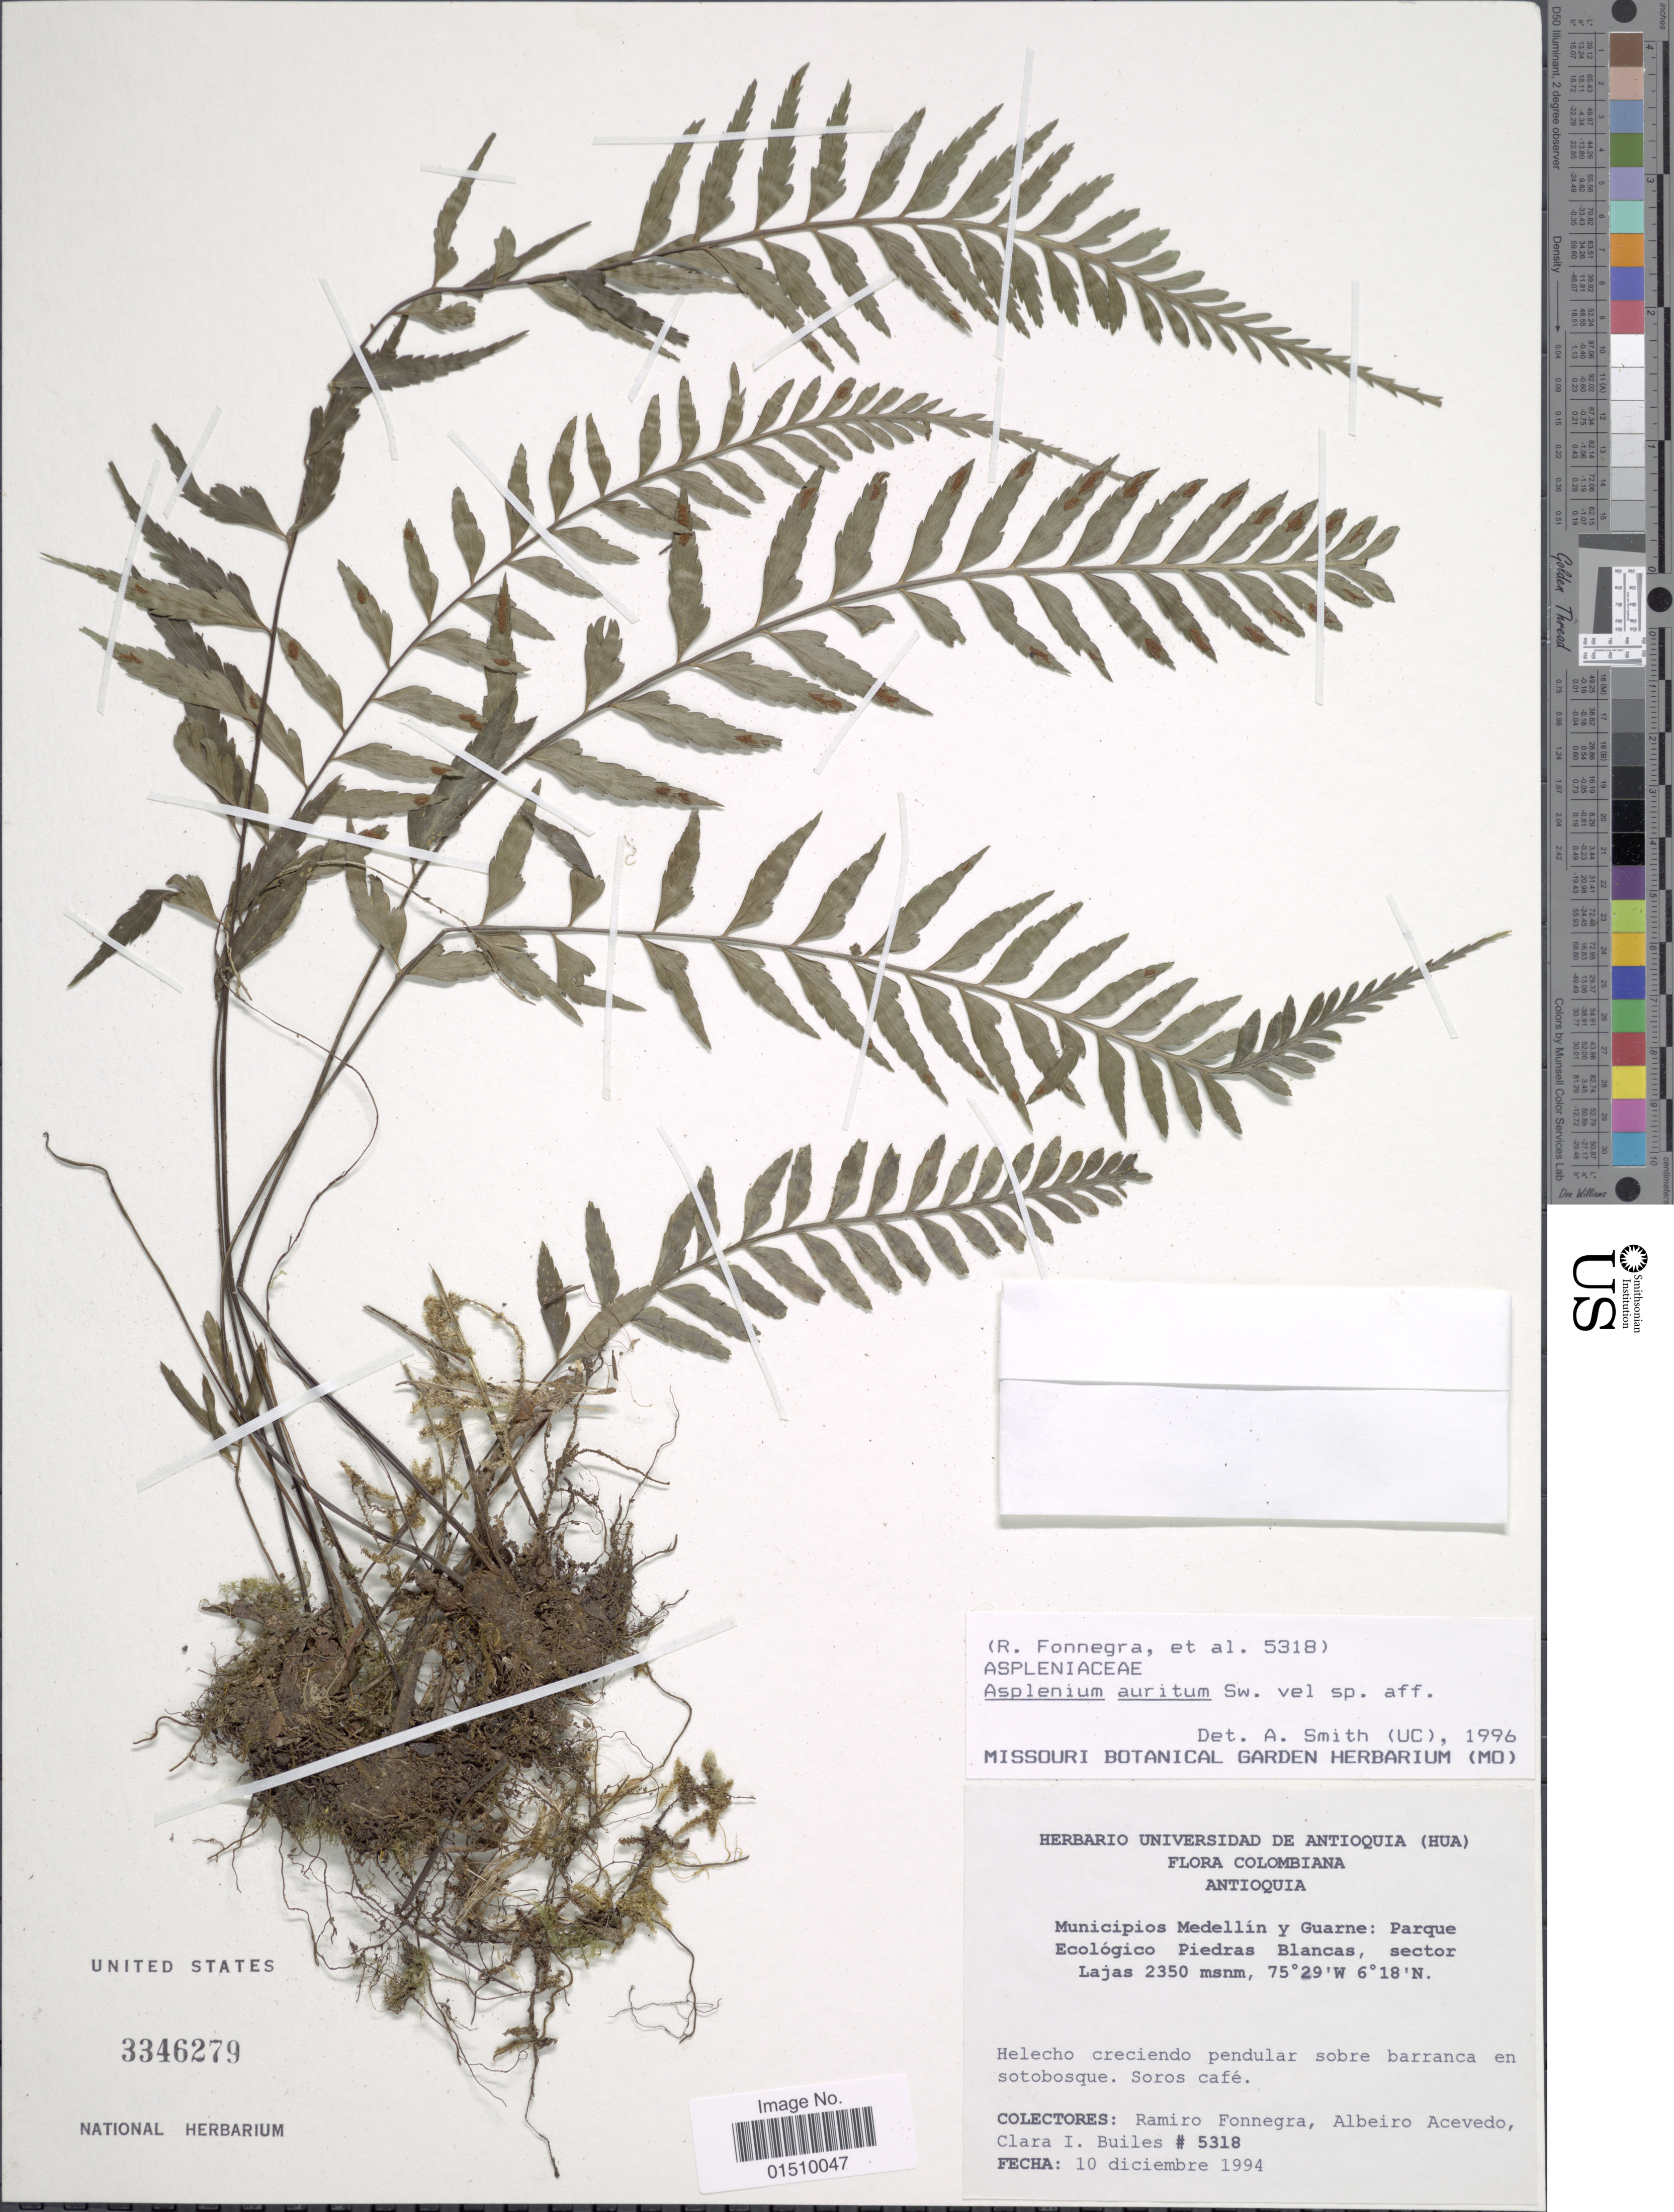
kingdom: Plantae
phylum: Tracheophyta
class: Polypodiopsida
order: Polypodiales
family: Aspleniaceae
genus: Asplenium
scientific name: Asplenium auritum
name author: Sw.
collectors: R. Fonnegra G., A. Acevedo & C. Builes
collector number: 5318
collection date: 1994-12-10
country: Colombia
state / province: Antioquia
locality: Colombiana, Municipio Medellin y Guarne: Parque Ecologico Piedras Blancasm Sector Lajas.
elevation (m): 2350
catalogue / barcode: US 3346279